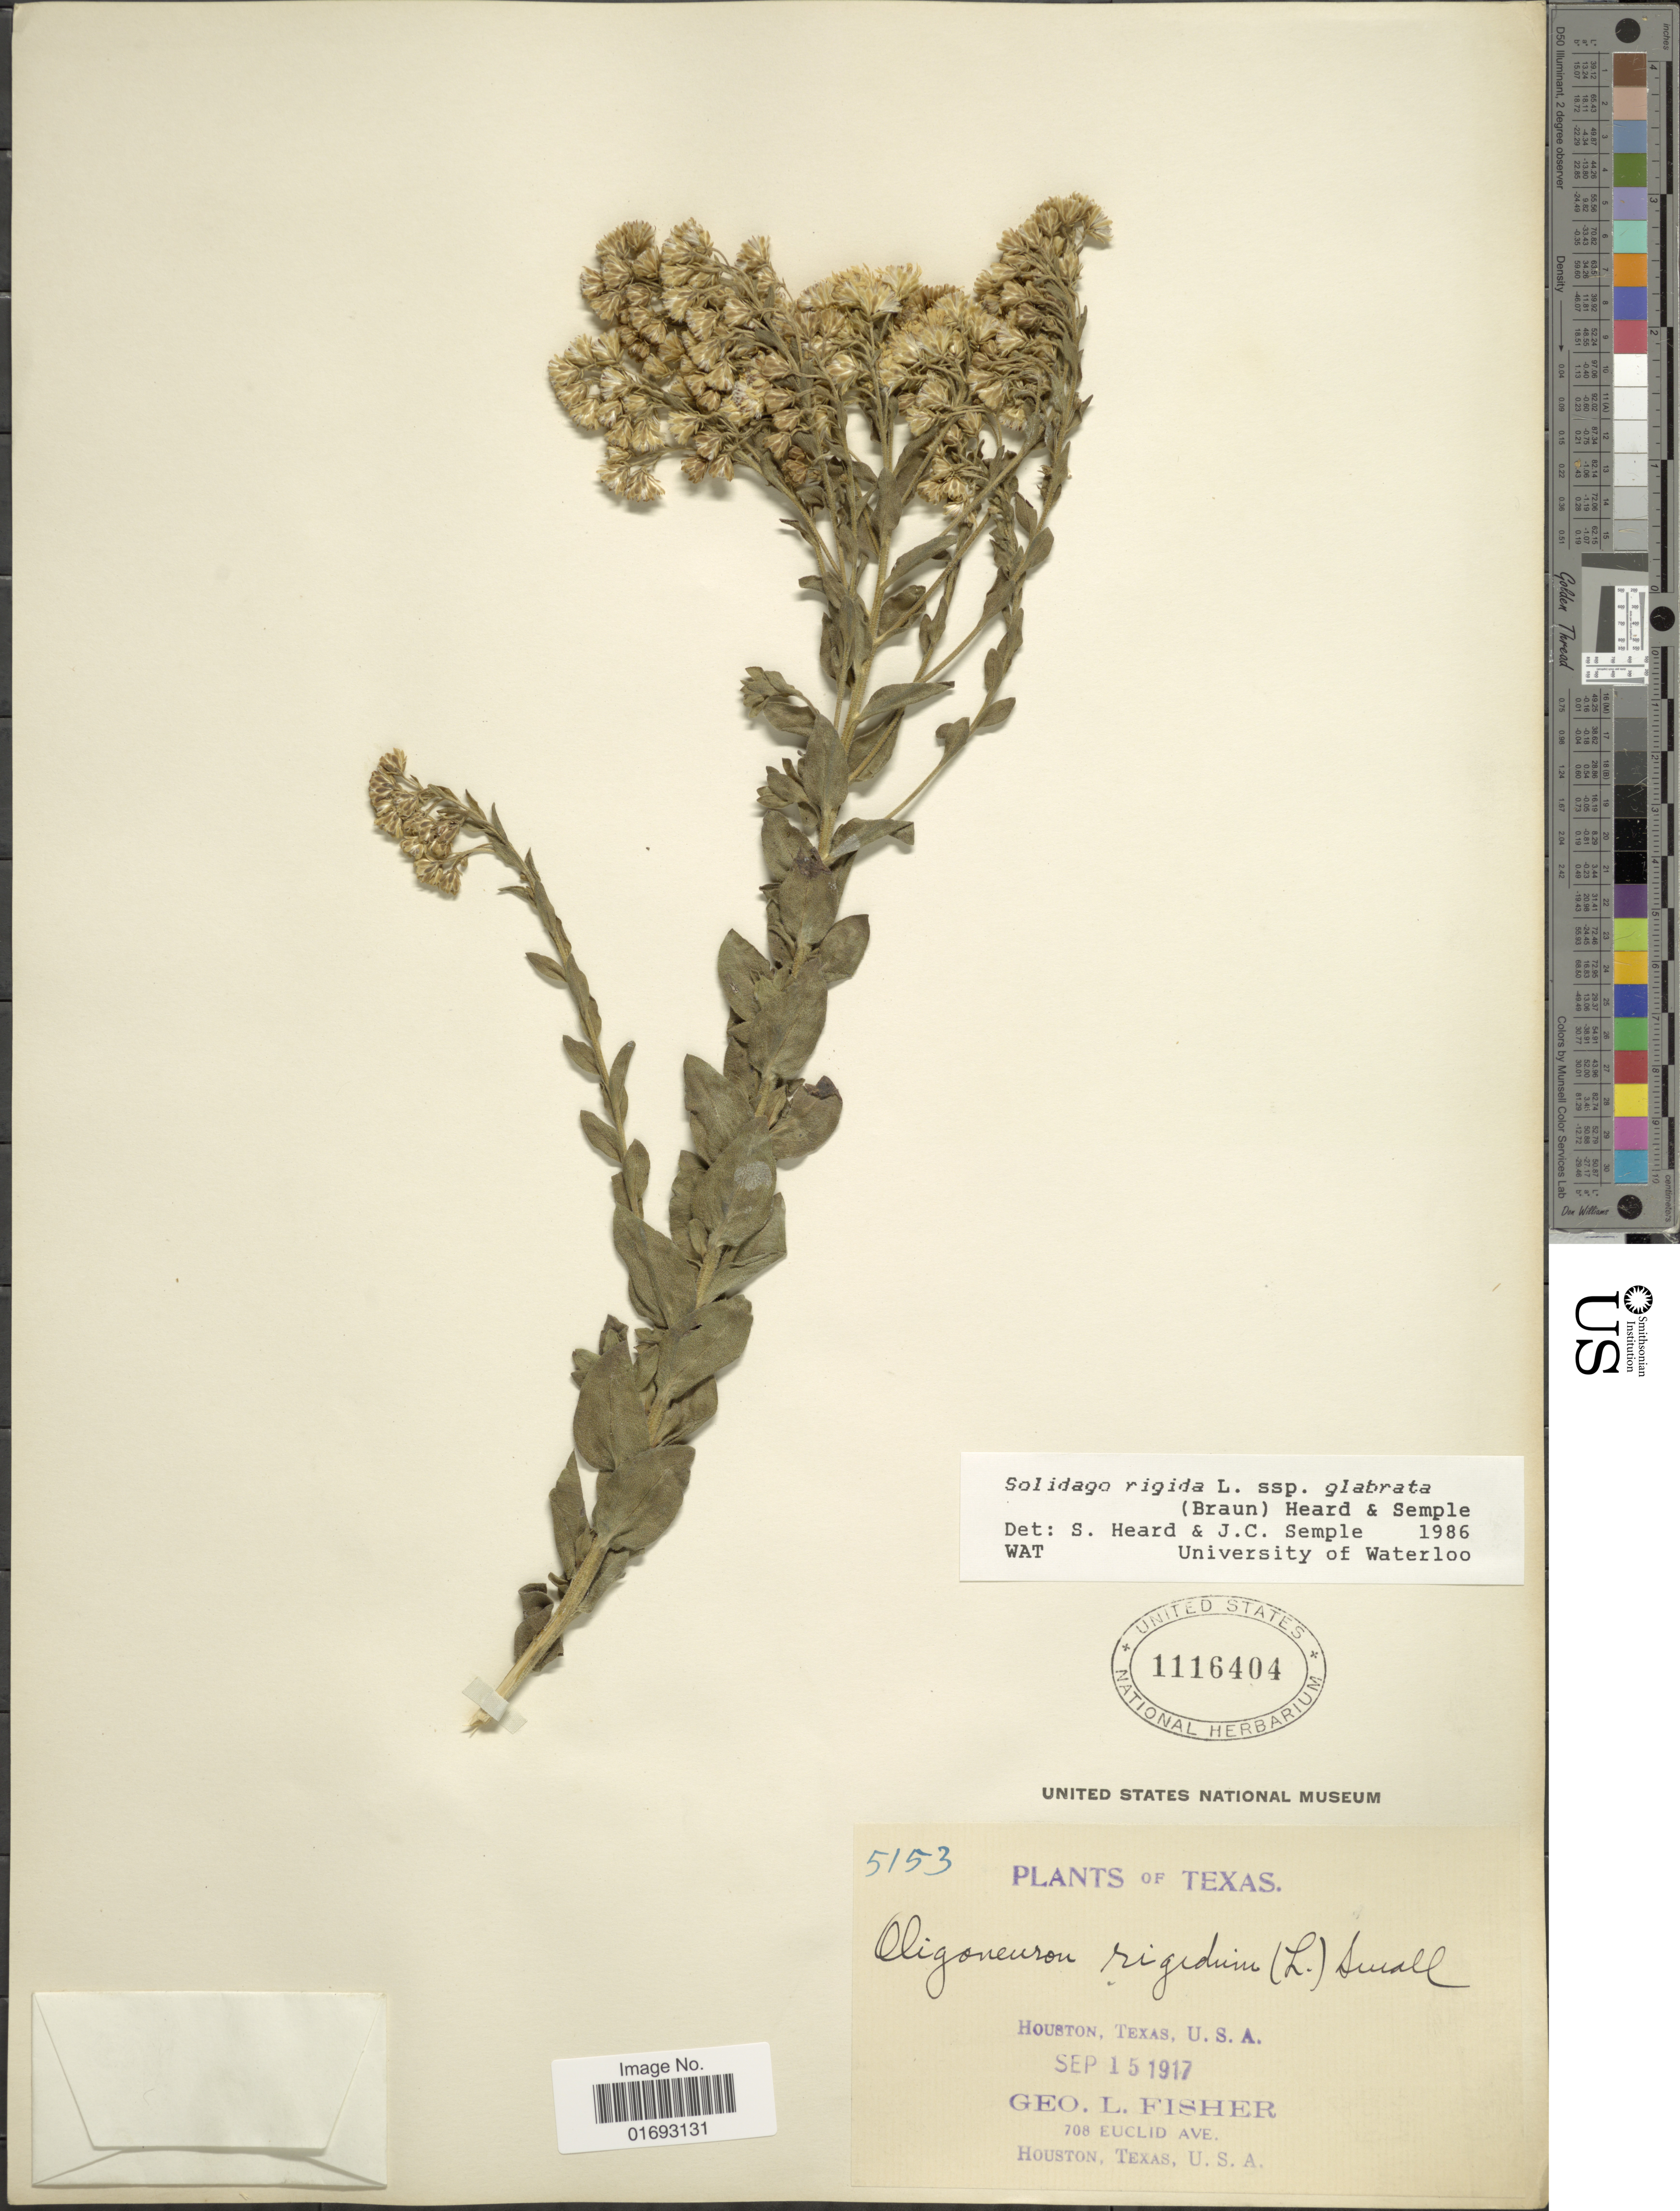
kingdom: Plantae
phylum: Tracheophyta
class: Magnoliopsida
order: Asterales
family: Asteraceae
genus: Oligoneuron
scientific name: Oligoneuron rigidum var. glabrata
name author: (E.L. Braun) G.L. Nesom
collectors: G. L. Fisher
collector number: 5153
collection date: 1917-09-15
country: United States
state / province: Texas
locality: Houston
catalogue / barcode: US 1116404